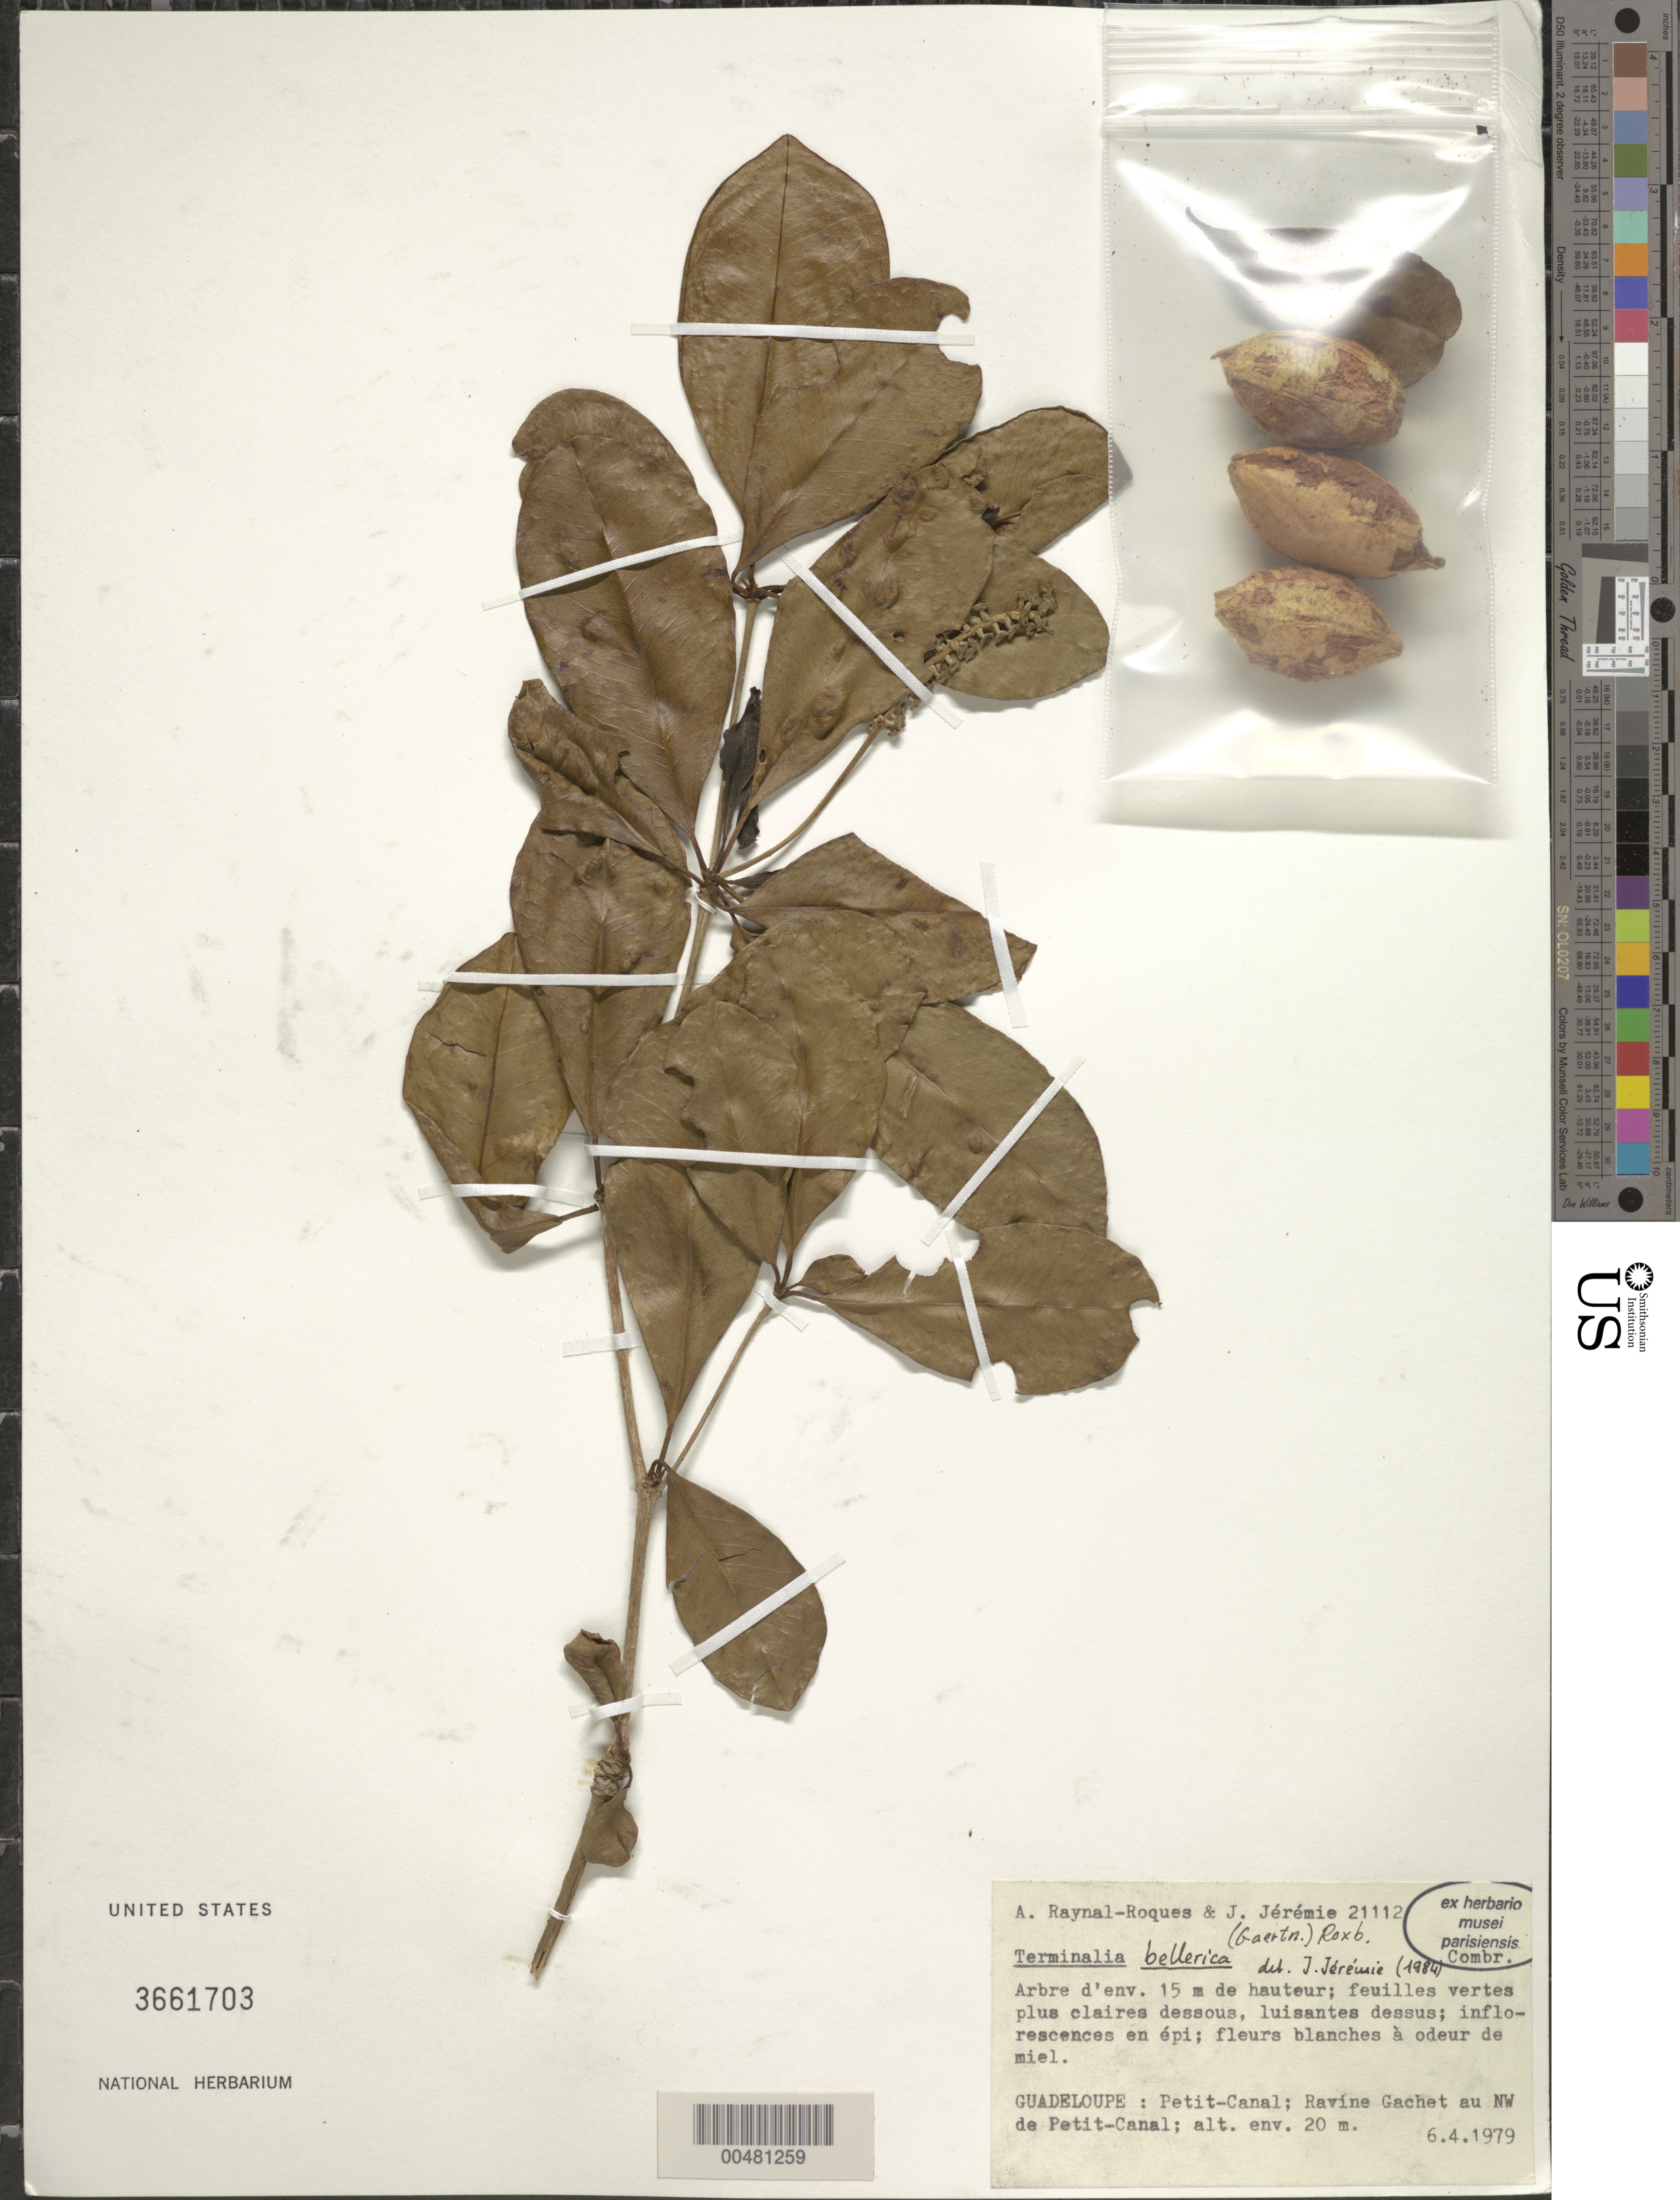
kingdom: Plantae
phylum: Tracheophyta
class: Magnoliopsida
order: Myrtales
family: Combretaceae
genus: Terminalia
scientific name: Terminalia bellirica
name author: (Gaertn.) Roxb.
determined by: Jérémie, J.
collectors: A. M. Raynal & J. Jérémie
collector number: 21112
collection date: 1979-04-06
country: Guadeloupe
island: Grande-Terre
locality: Petit-Canal, Ravine Gachet au NW de Petit-Canal.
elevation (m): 20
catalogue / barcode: US 3661703